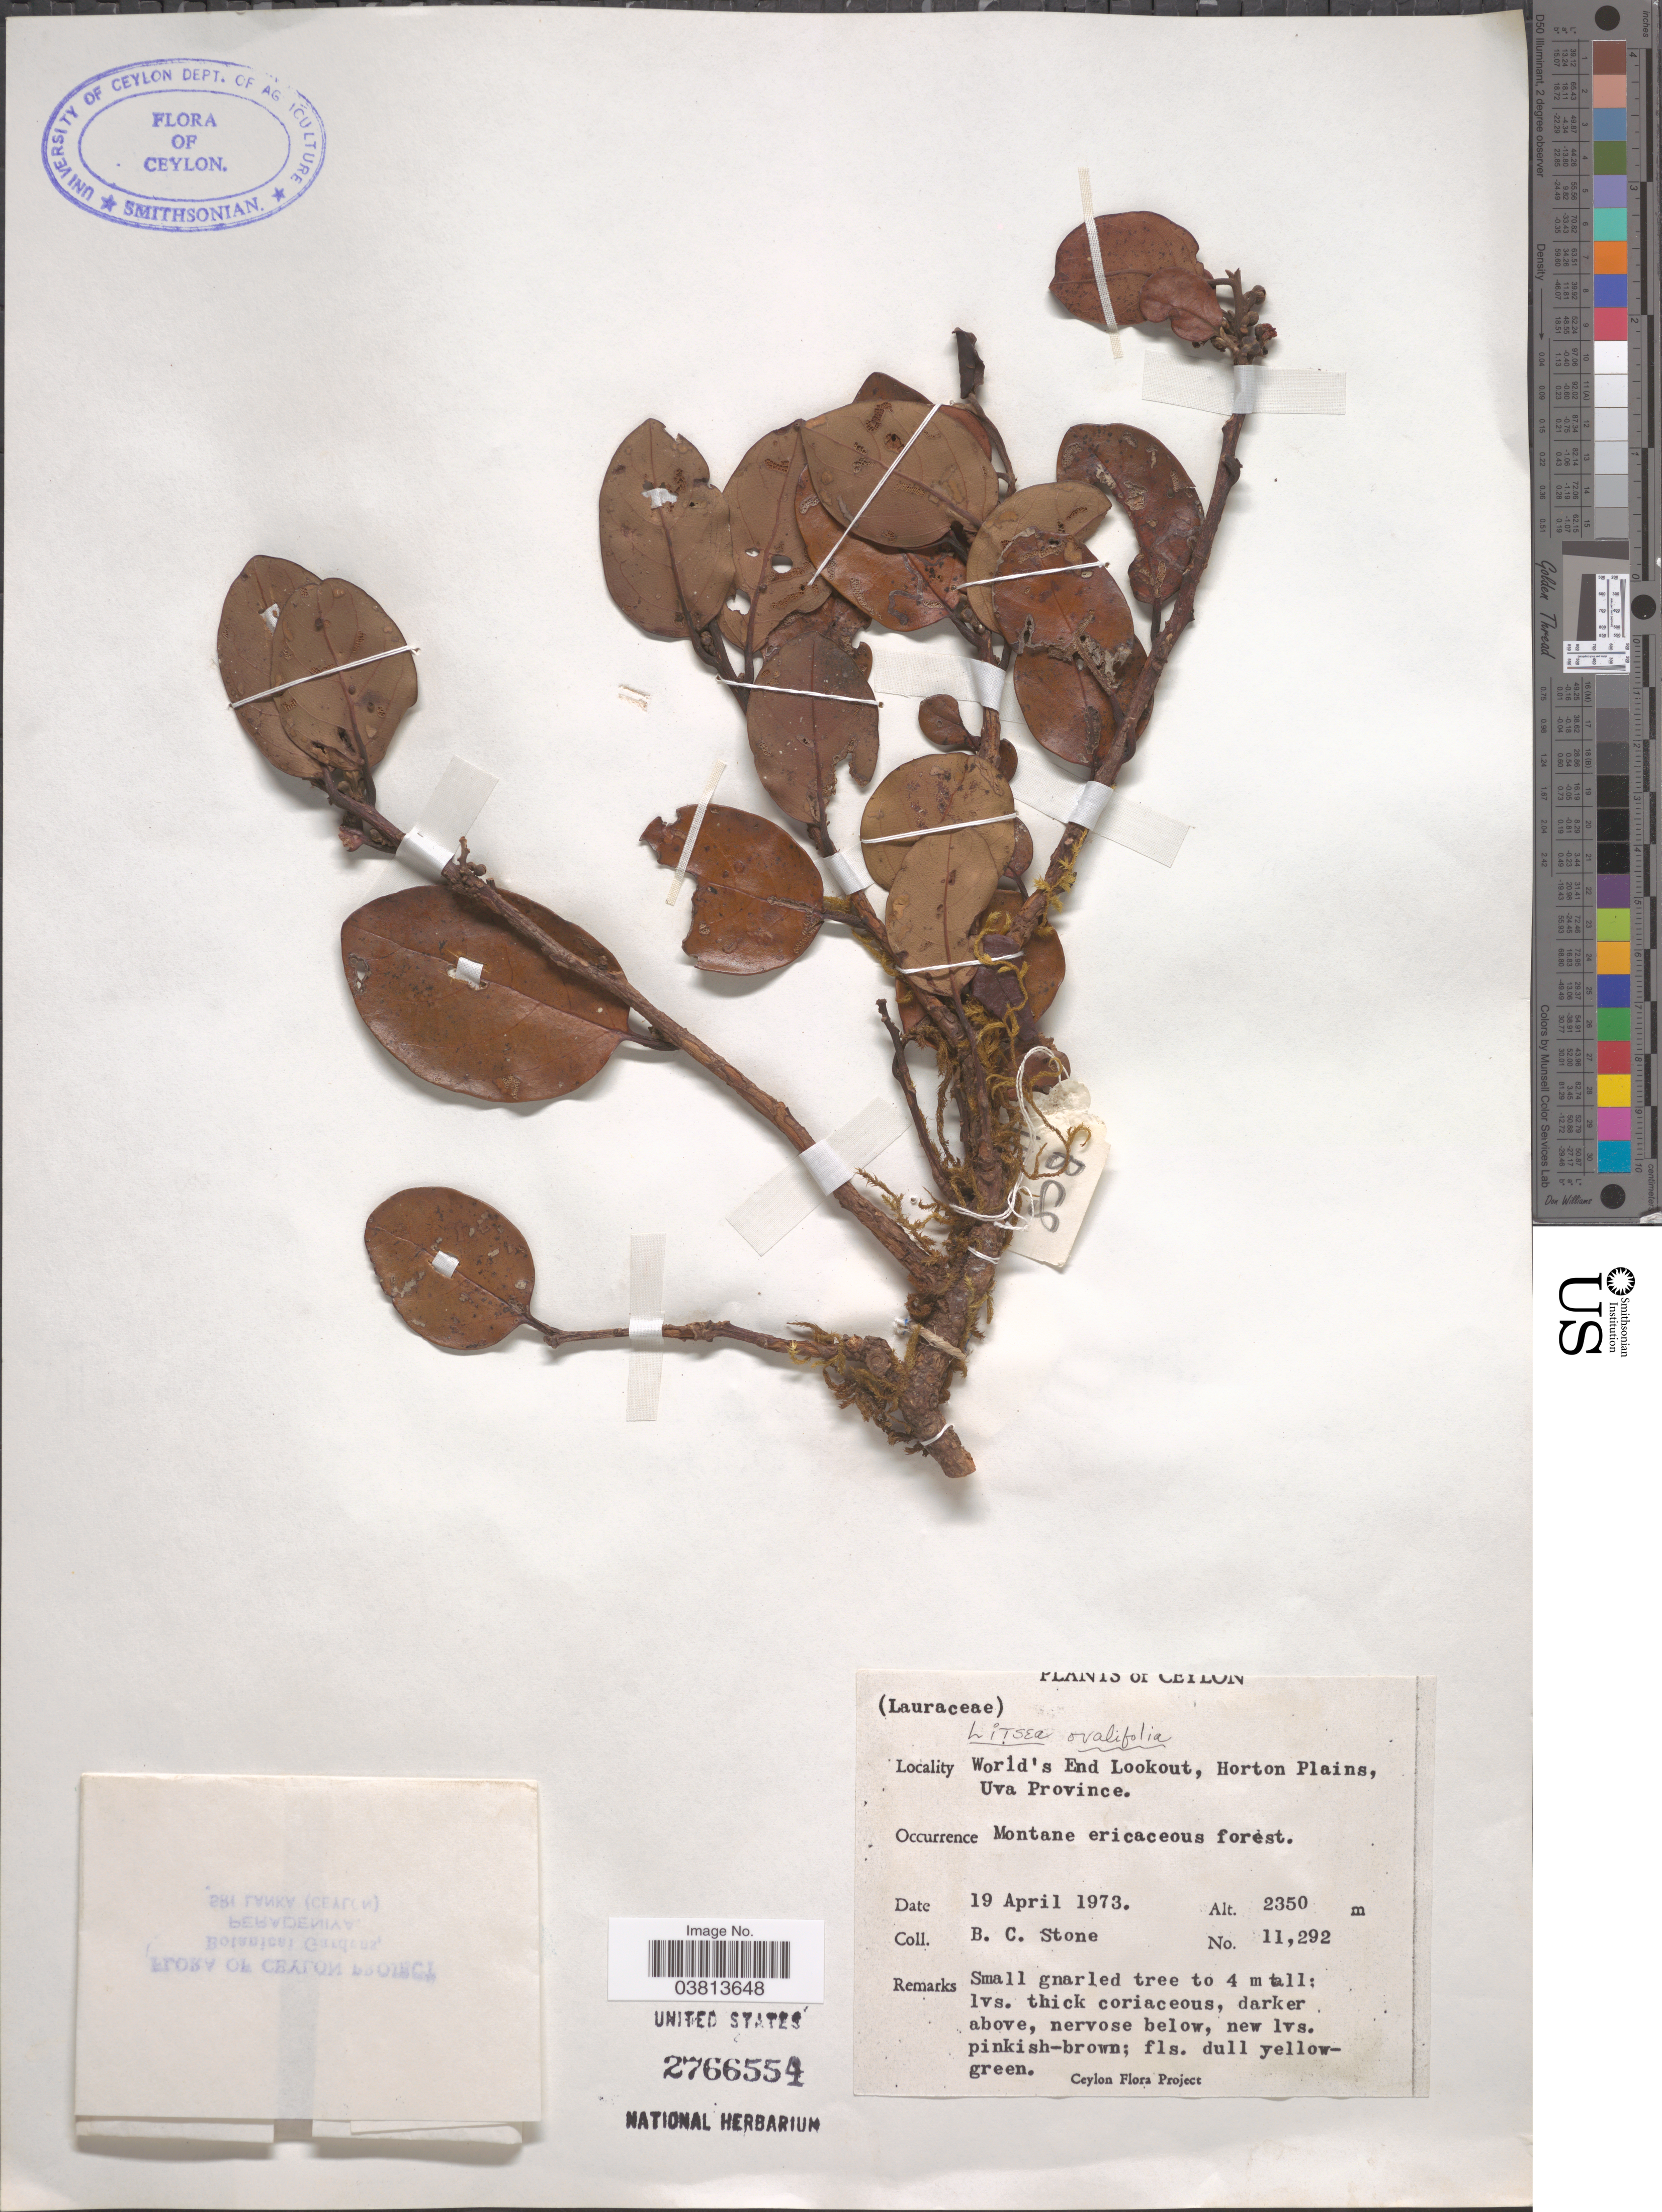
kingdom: Plantae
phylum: Tracheophyta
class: Magnoliopsida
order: Laurales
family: Lauraceae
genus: Litsea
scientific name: Litsea ovalifolia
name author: (Wight) Trimen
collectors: B. C. Stone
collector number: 11292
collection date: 1973-04-19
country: Sri Lanka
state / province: Uva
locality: Ceylon. World's End Lookout, Horton Plains.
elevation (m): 2350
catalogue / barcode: US 2766554